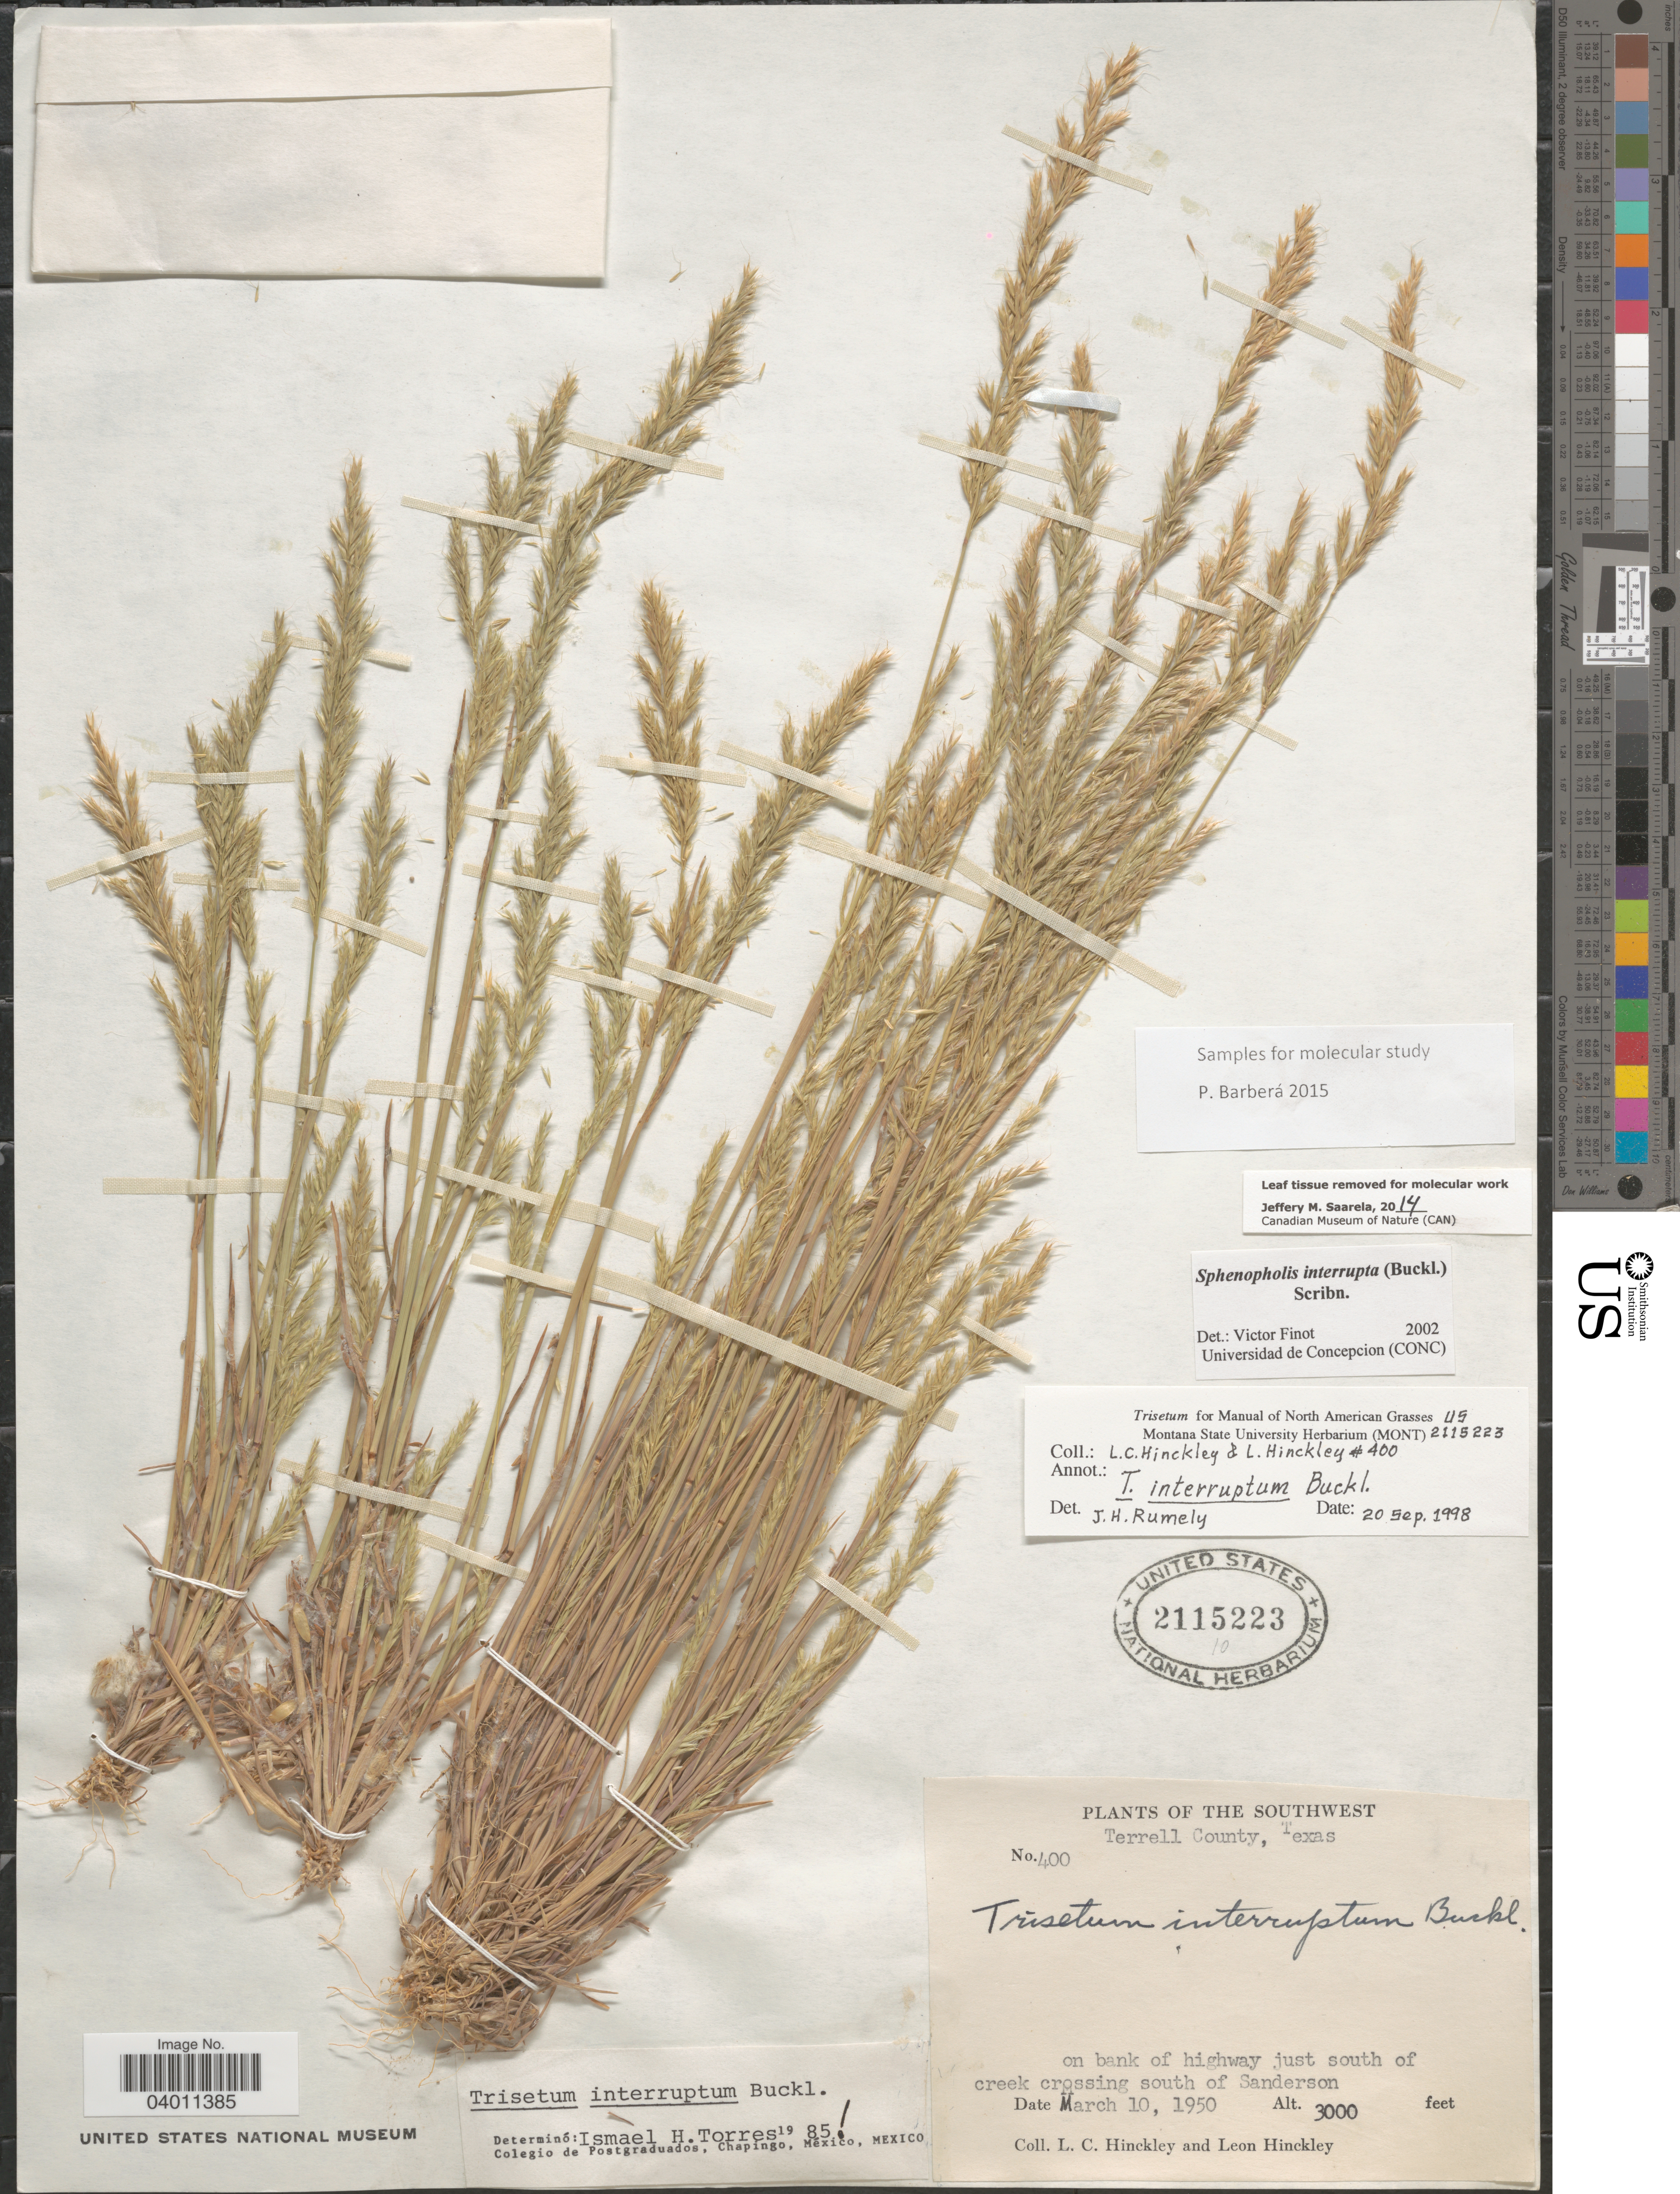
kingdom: Plantae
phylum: Tracheophyta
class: Liliopsida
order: Poales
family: Poaceae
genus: Sphenopholis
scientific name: Sphenopholis interrupta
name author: (Buckley) Scribn.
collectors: L. Hinckley & L. Hinckley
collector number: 400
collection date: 1950-03-10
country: United States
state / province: Texas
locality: The Southwest. Terrell County. On bank of highway just south of creek crossing south of Sanderson.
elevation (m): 914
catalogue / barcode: US 2115223